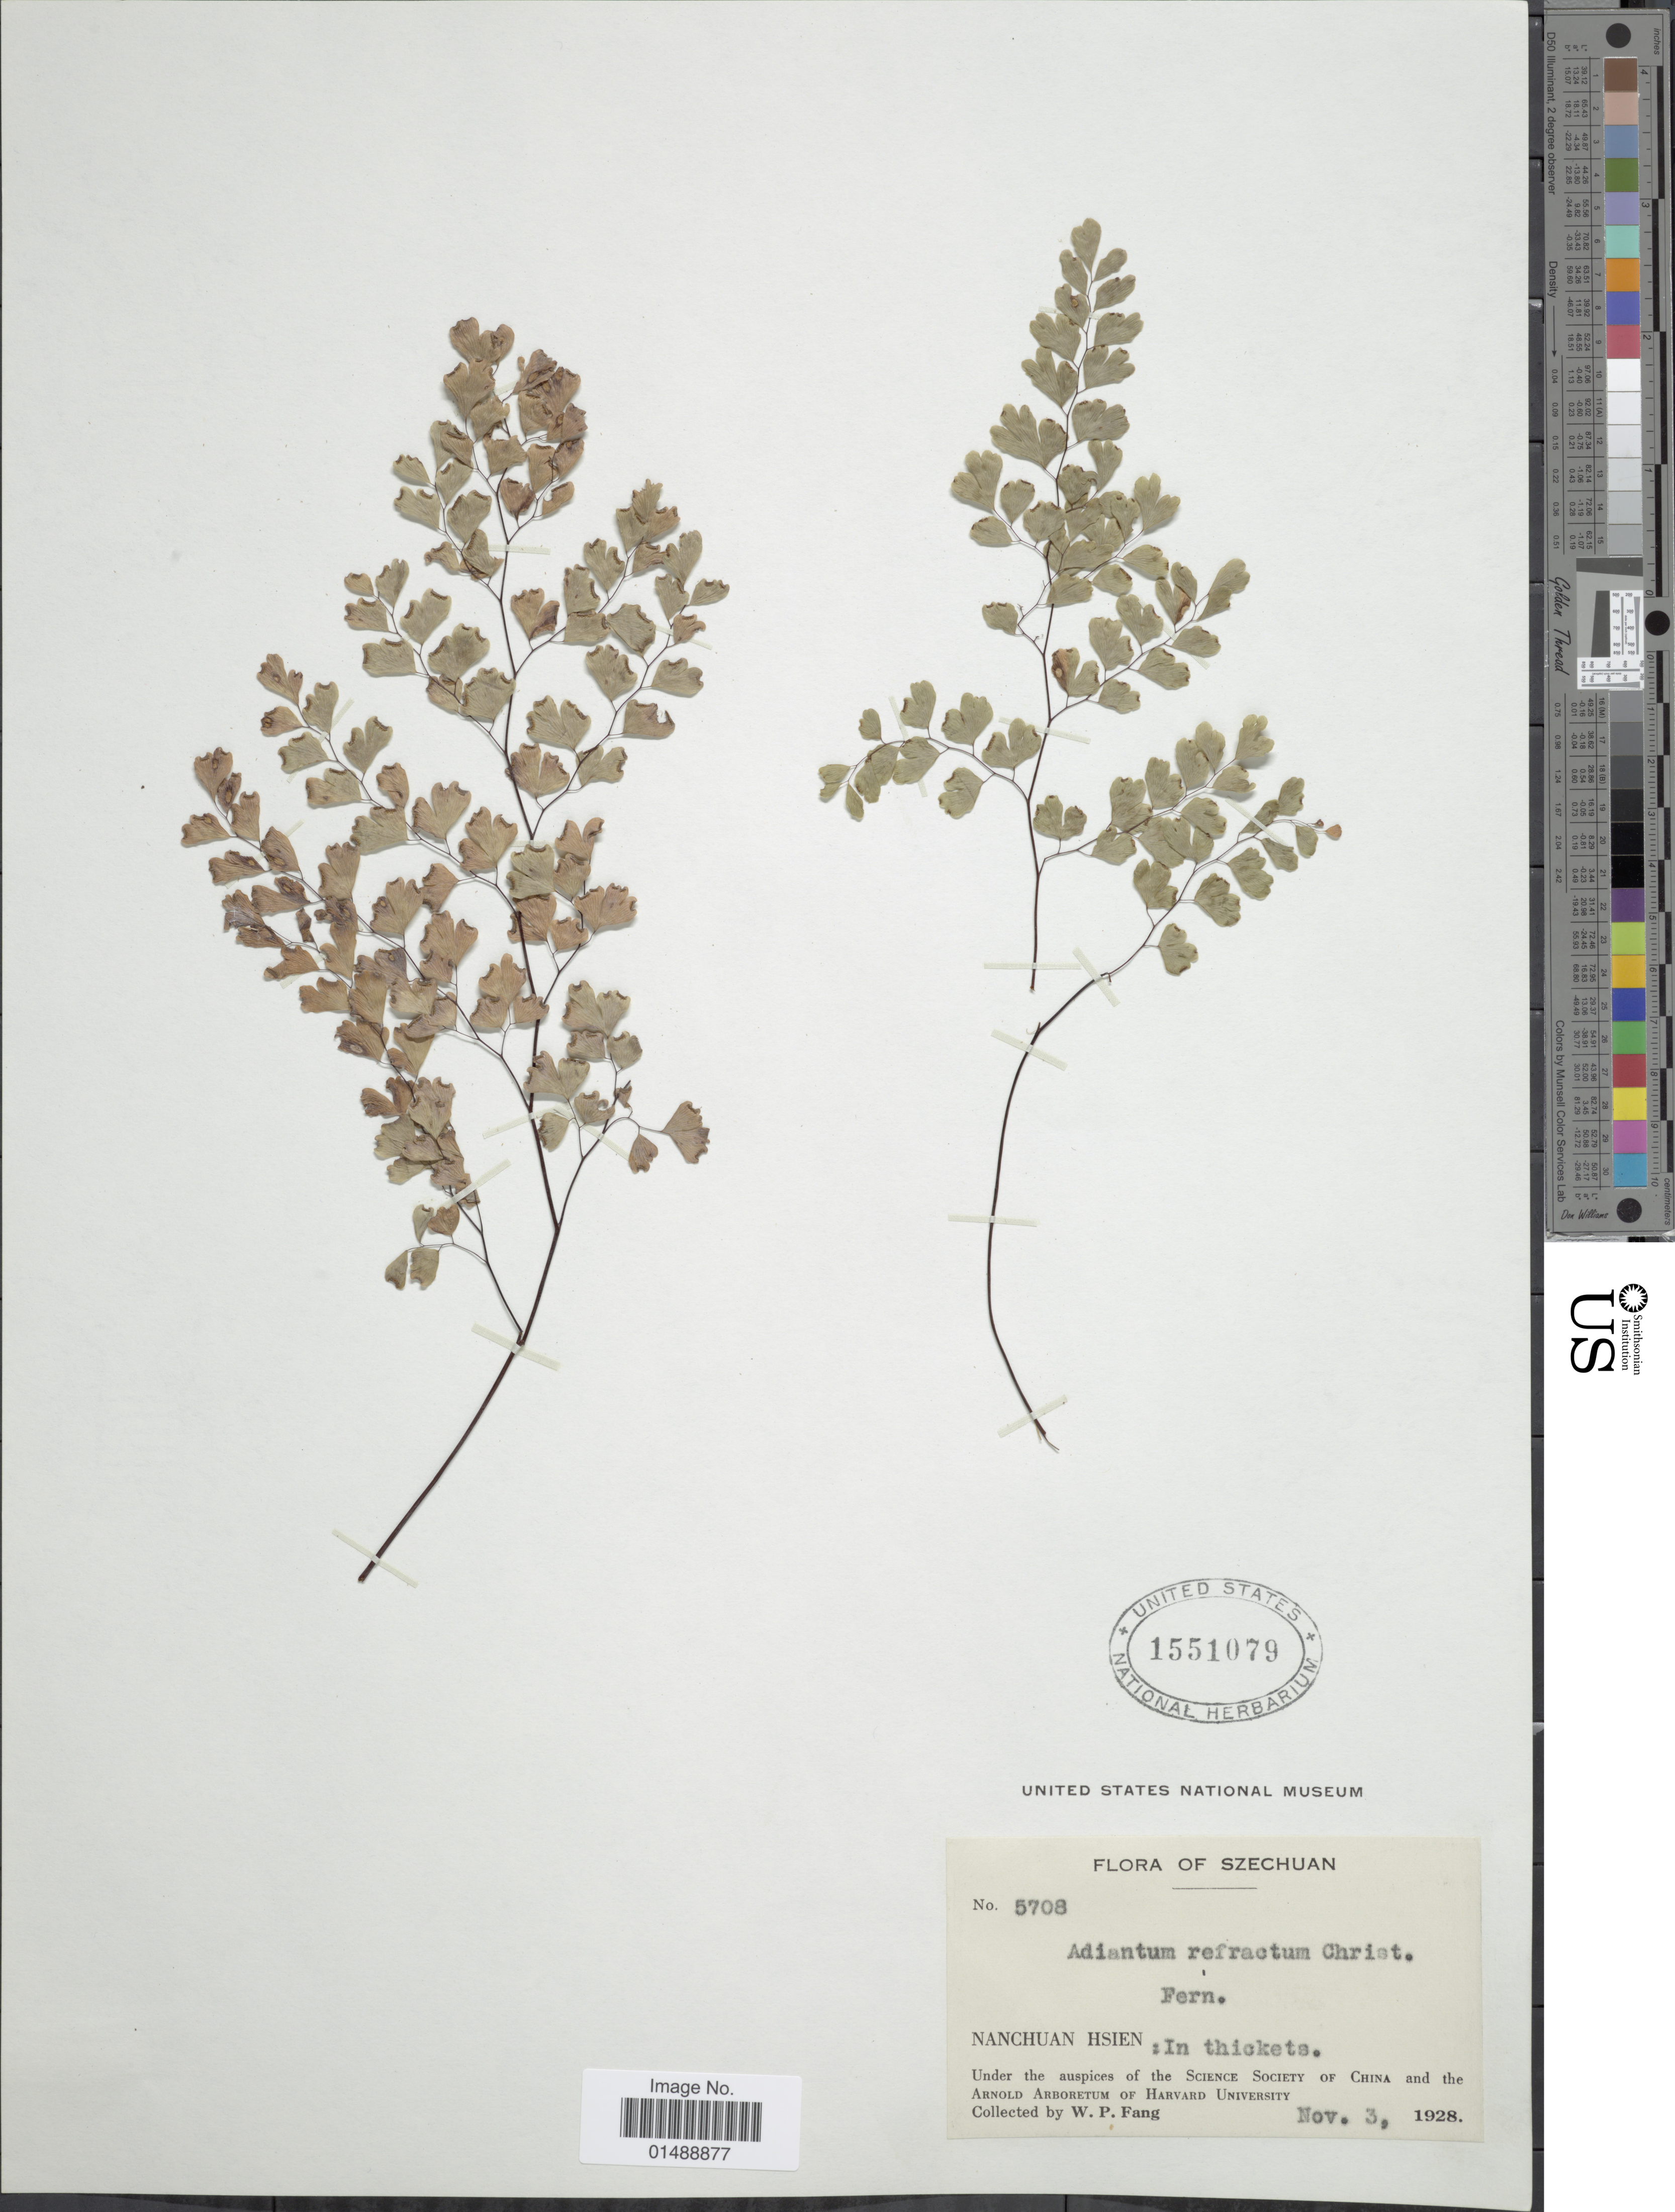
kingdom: Plantae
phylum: Tracheophyta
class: Polypodiopsida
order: Polypodiales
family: Pteridaceae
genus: Adiantum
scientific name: Adiantum refractum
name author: Christ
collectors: W. P. Fang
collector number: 5708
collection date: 1928-11-03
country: China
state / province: Sichuan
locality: Szechwan, Nanchuan Hsien: in thickets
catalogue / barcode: US 1551079